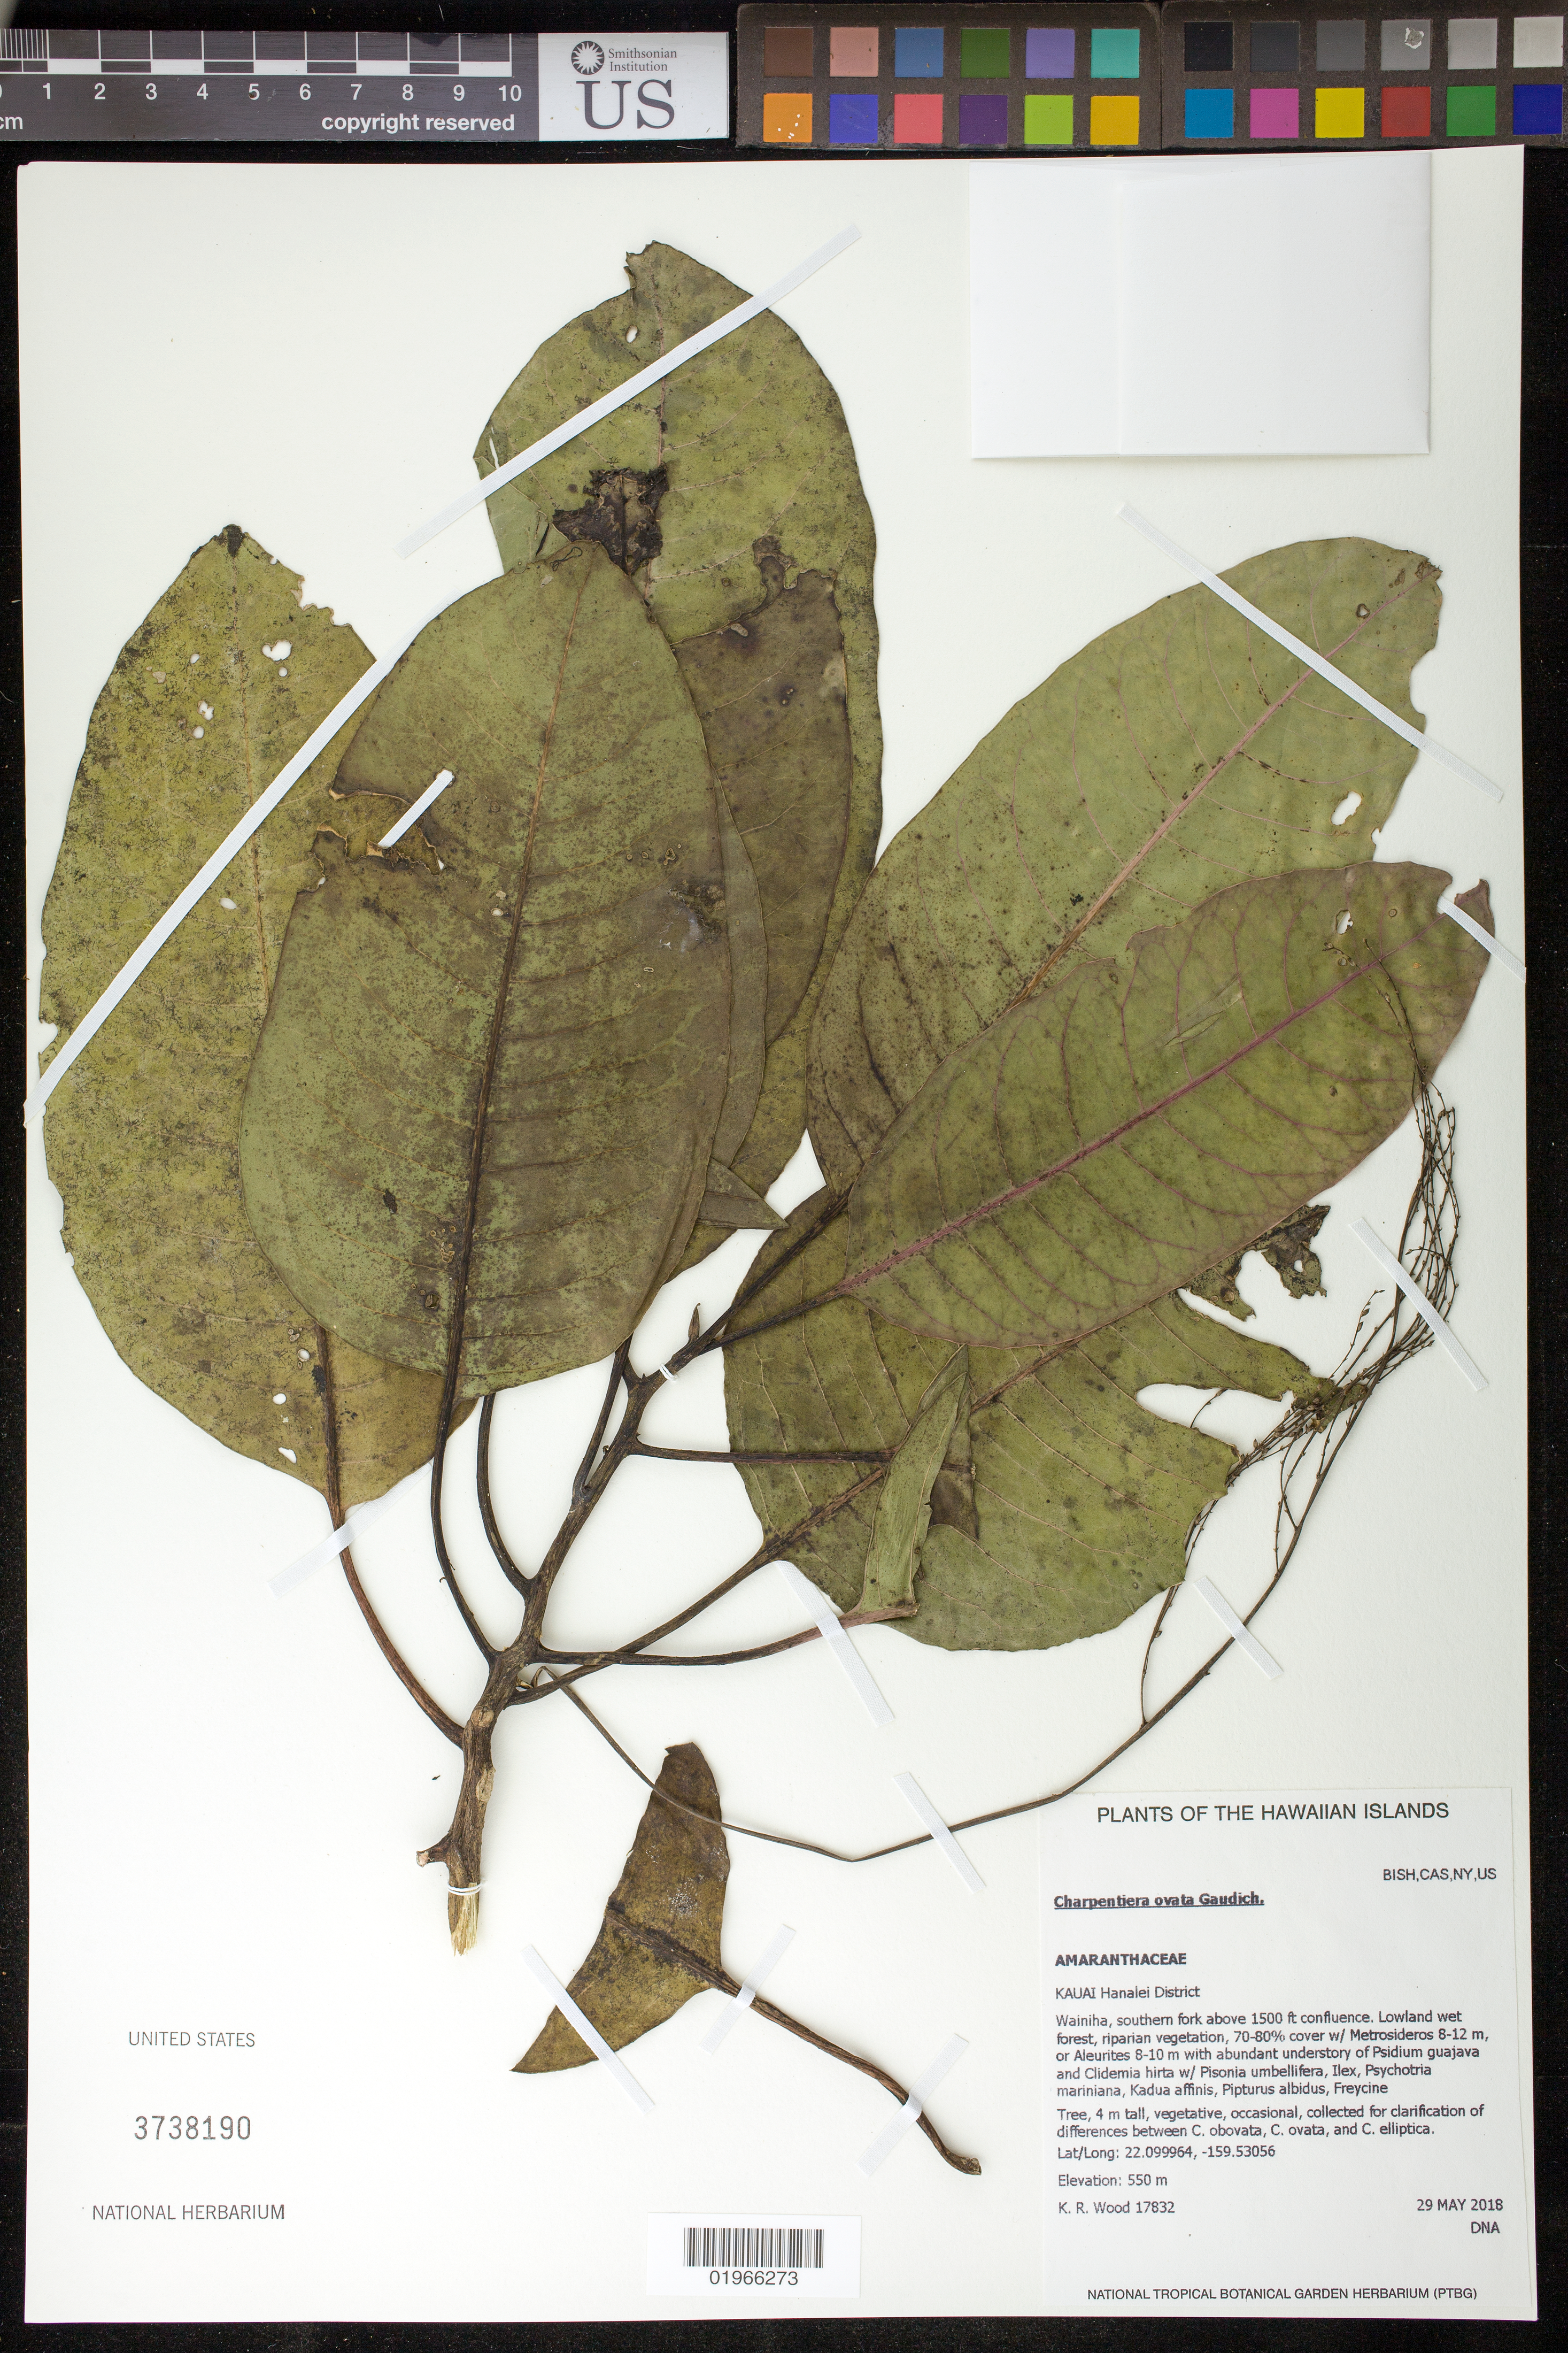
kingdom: Plantae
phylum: Tracheophyta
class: Magnoliopsida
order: Caryophyllales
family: Amaranthaceae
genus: Charpentiera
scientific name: Charpentiera ovata var. ovata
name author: Gaudich.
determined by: Wood, Kenneth R.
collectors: K. R. Wood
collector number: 17832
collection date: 2018-05-29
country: United States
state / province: Hawaii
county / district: Kauai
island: Kaua'i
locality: Hanalei District, Wainiha, souther fork above 1500 ft confluence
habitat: Lowland wet forest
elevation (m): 550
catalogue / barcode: US 3738190